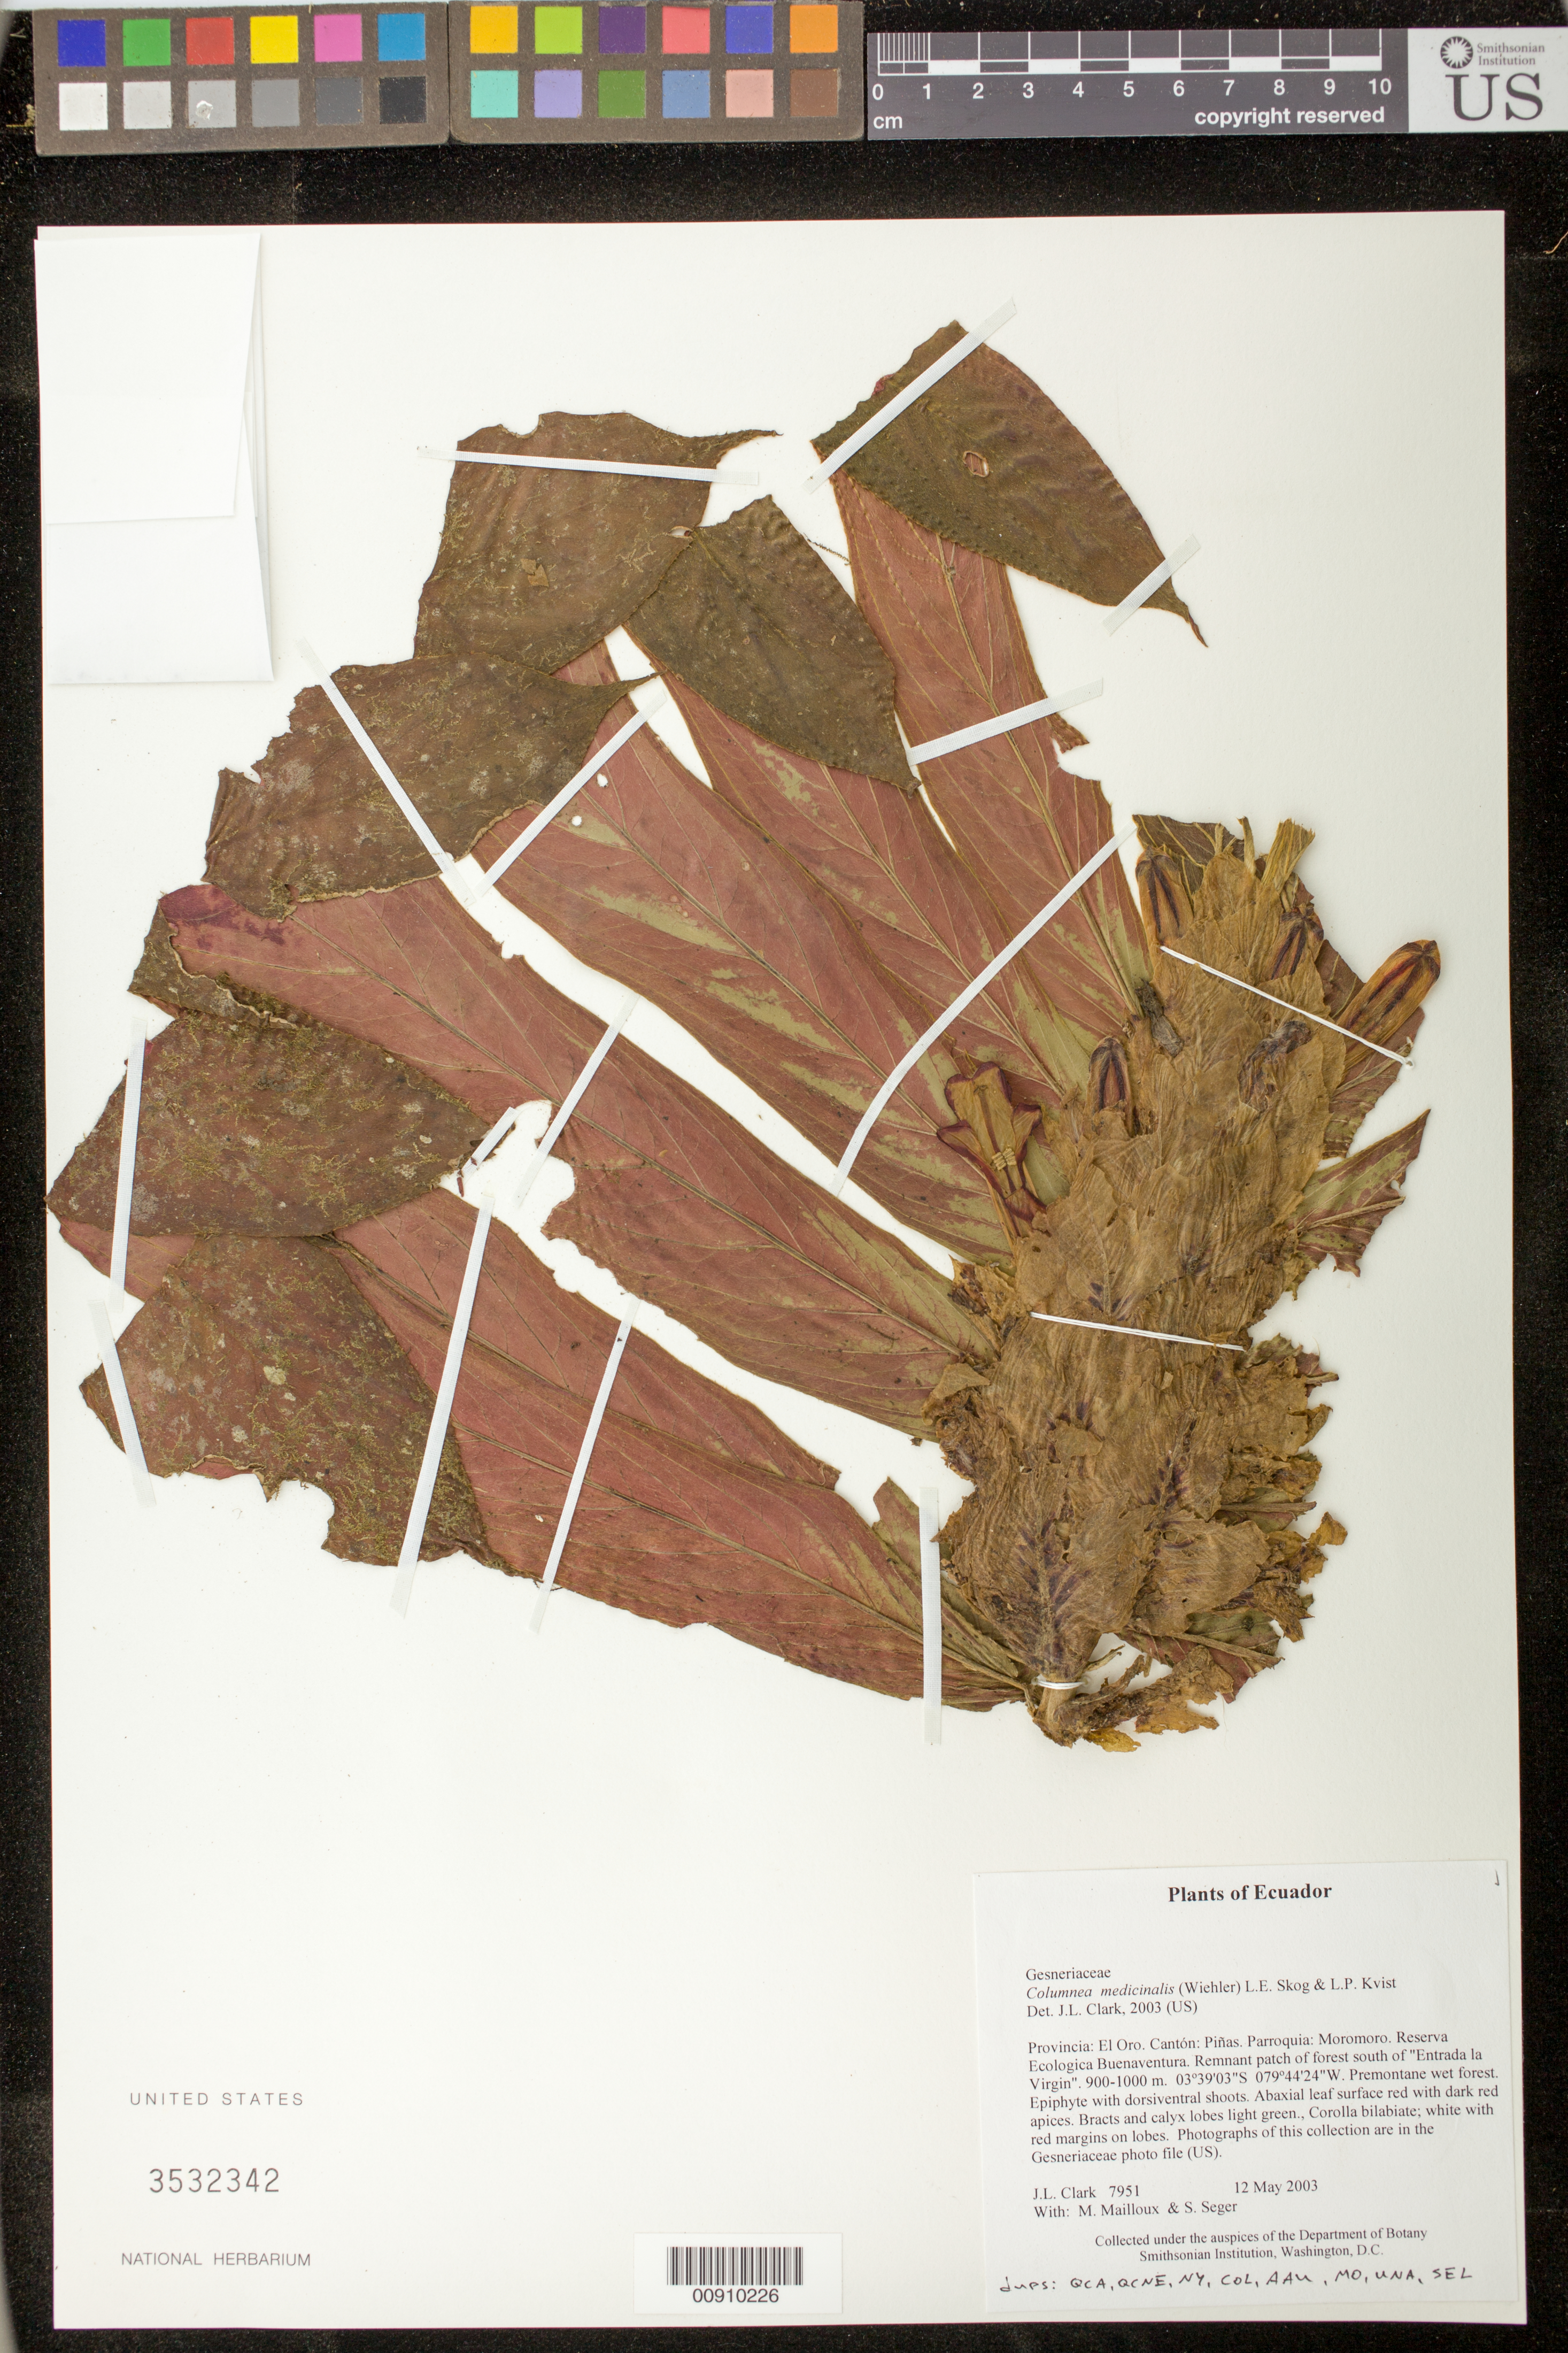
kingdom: Plantae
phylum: Tracheophyta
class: Magnoliopsida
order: Lamiales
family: Gesneriaceae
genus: Columnea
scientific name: Columnea medicinalis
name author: (Wiehler) L.E. Skog & L.P. Kvist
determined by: Clark, J. L., (SEL), The Marie Selby Botanical Garden (UNITED STATES)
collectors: J. L. Clark, M. Mailloux & S. Seger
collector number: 7951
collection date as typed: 12 May 2003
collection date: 2003-05-12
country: Ecuador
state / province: El Oro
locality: Piñas. Parroquia: Moromoro. Reserva Ecologica Buenaventura. Remnant patch of forest south of "Entrada la Virgin"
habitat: Premontane wet forest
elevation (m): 900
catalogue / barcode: US 3532342